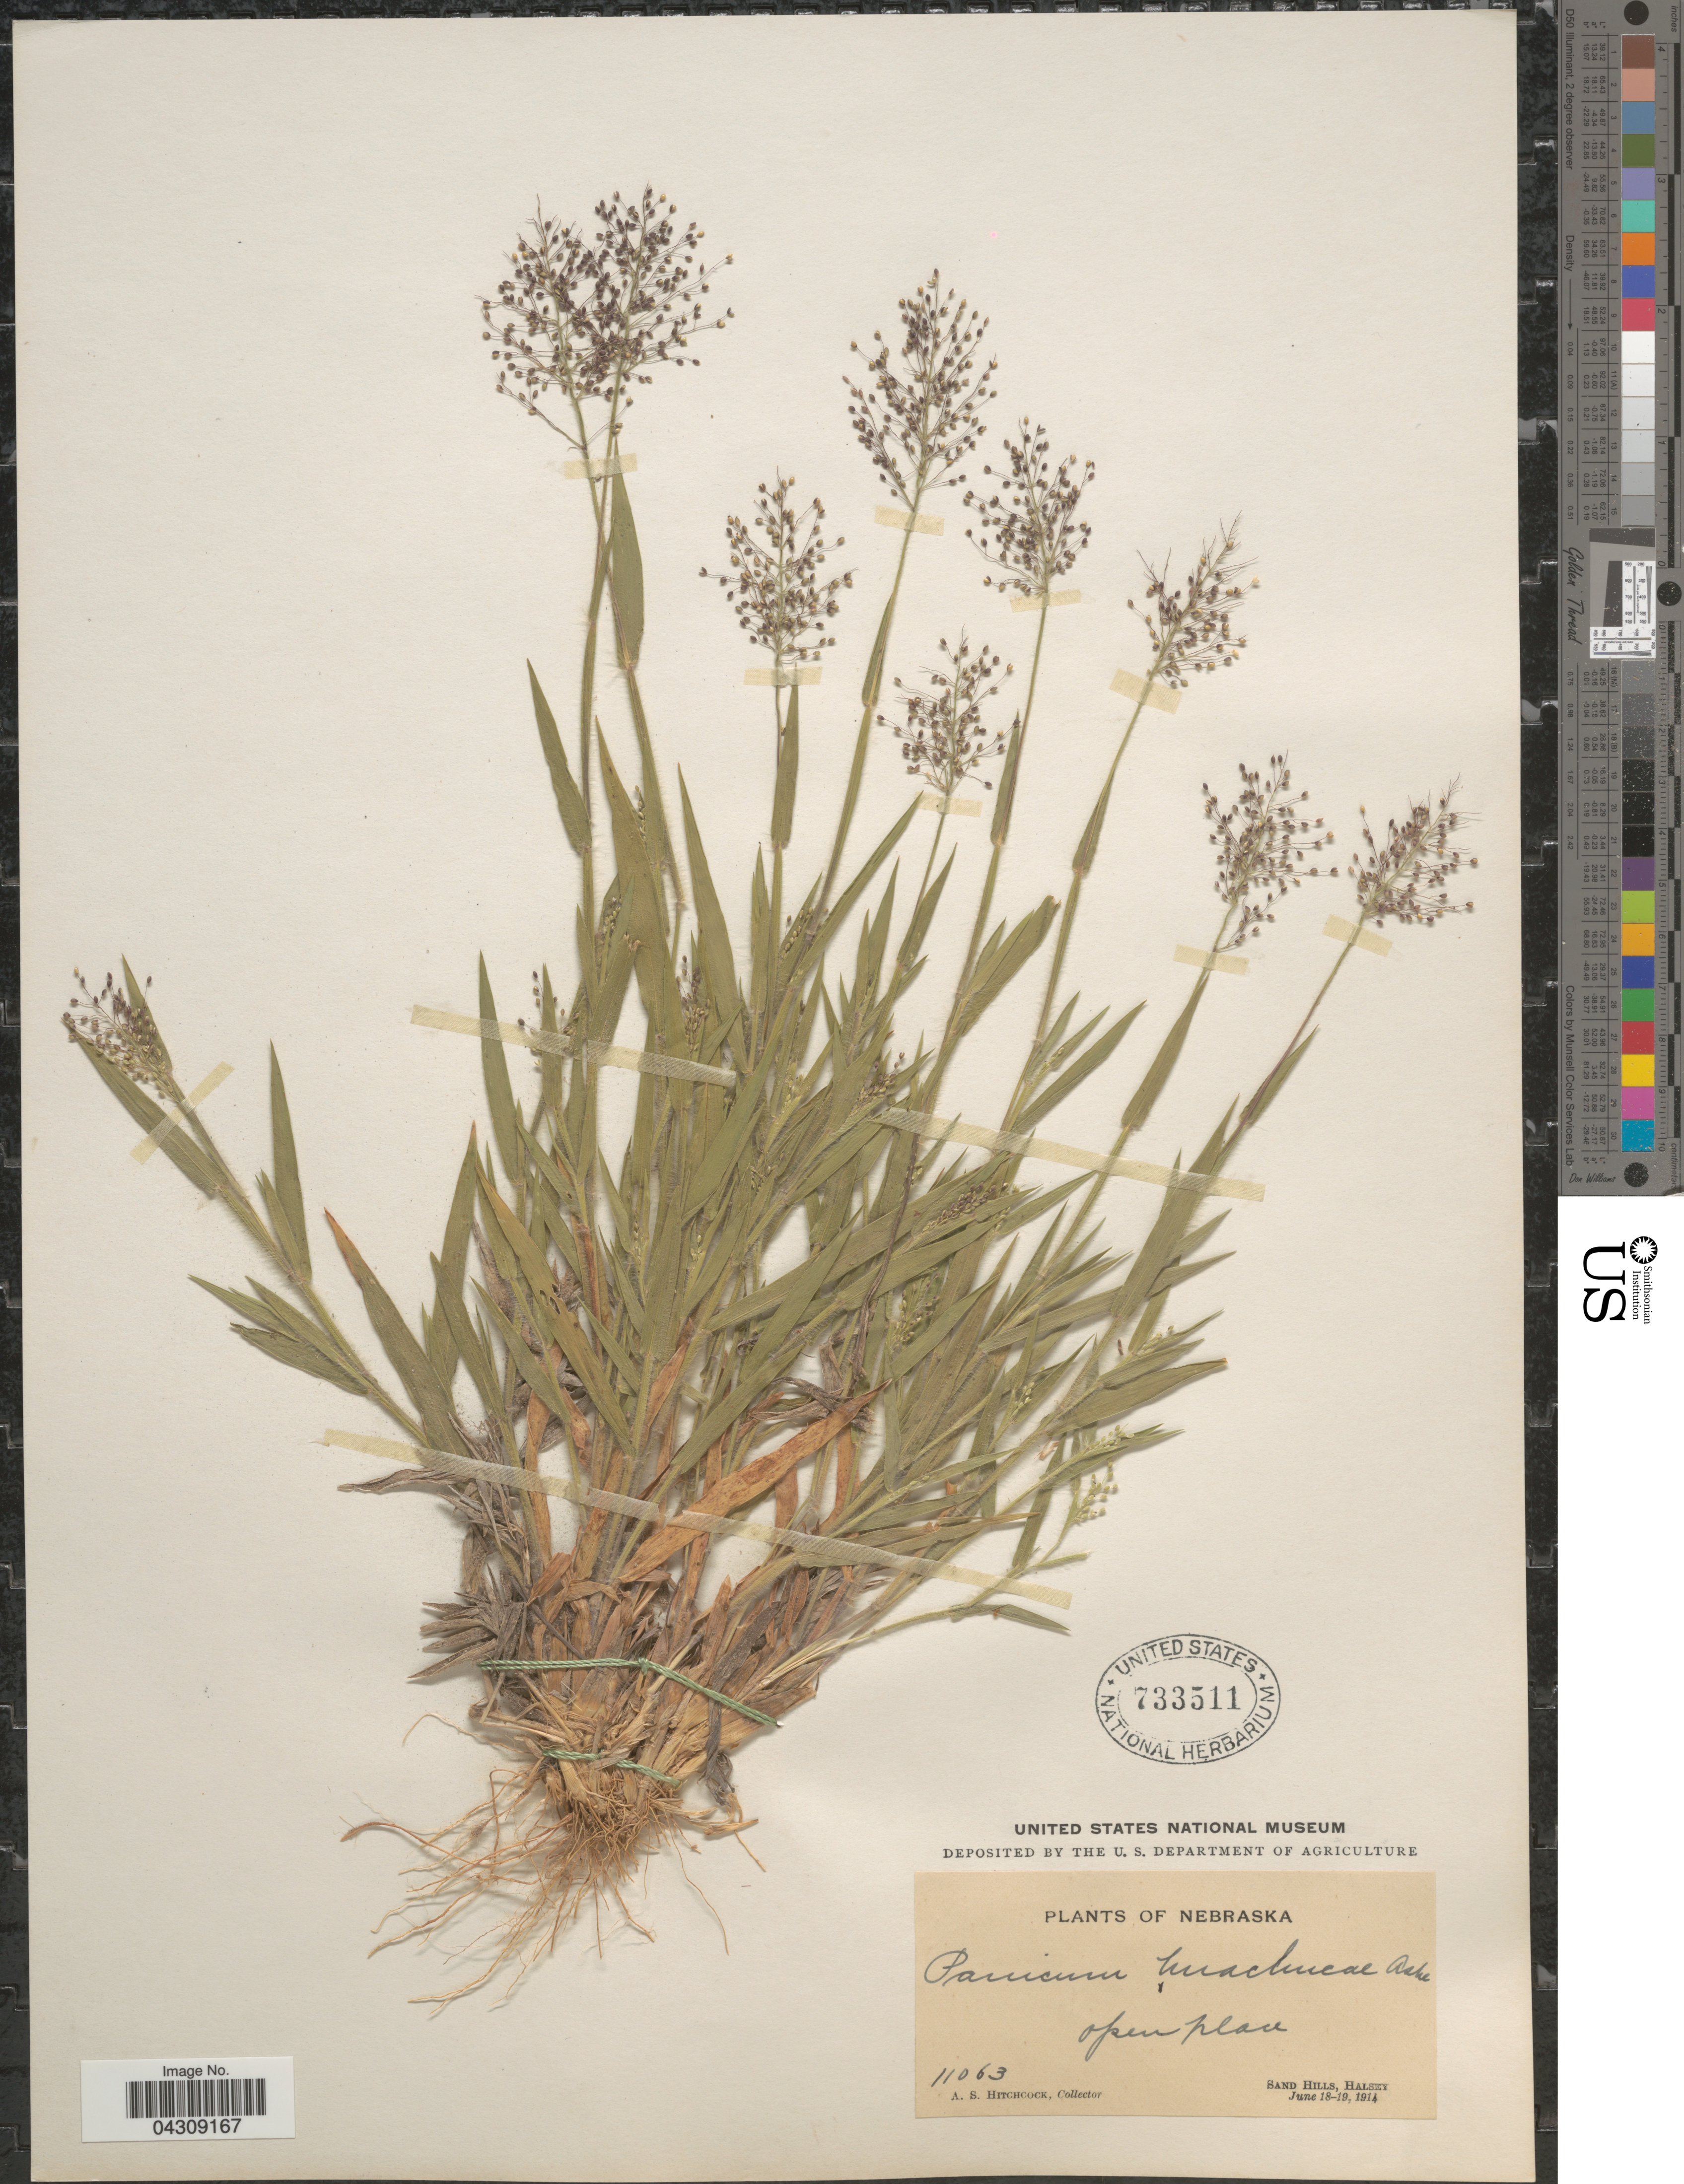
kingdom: Plantae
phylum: Tracheophyta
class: Liliopsida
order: Poales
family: Poaceae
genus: Dichanthelium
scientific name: Dichanthelium acuminatum var. acuminatum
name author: (Sw.) Gould & C.A. Clark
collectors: A. S. Hitchcock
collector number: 11063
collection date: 1914-06-18/1914-06-19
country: United States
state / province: Nebraska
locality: Sand Hills, Halsey.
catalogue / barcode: US 733511